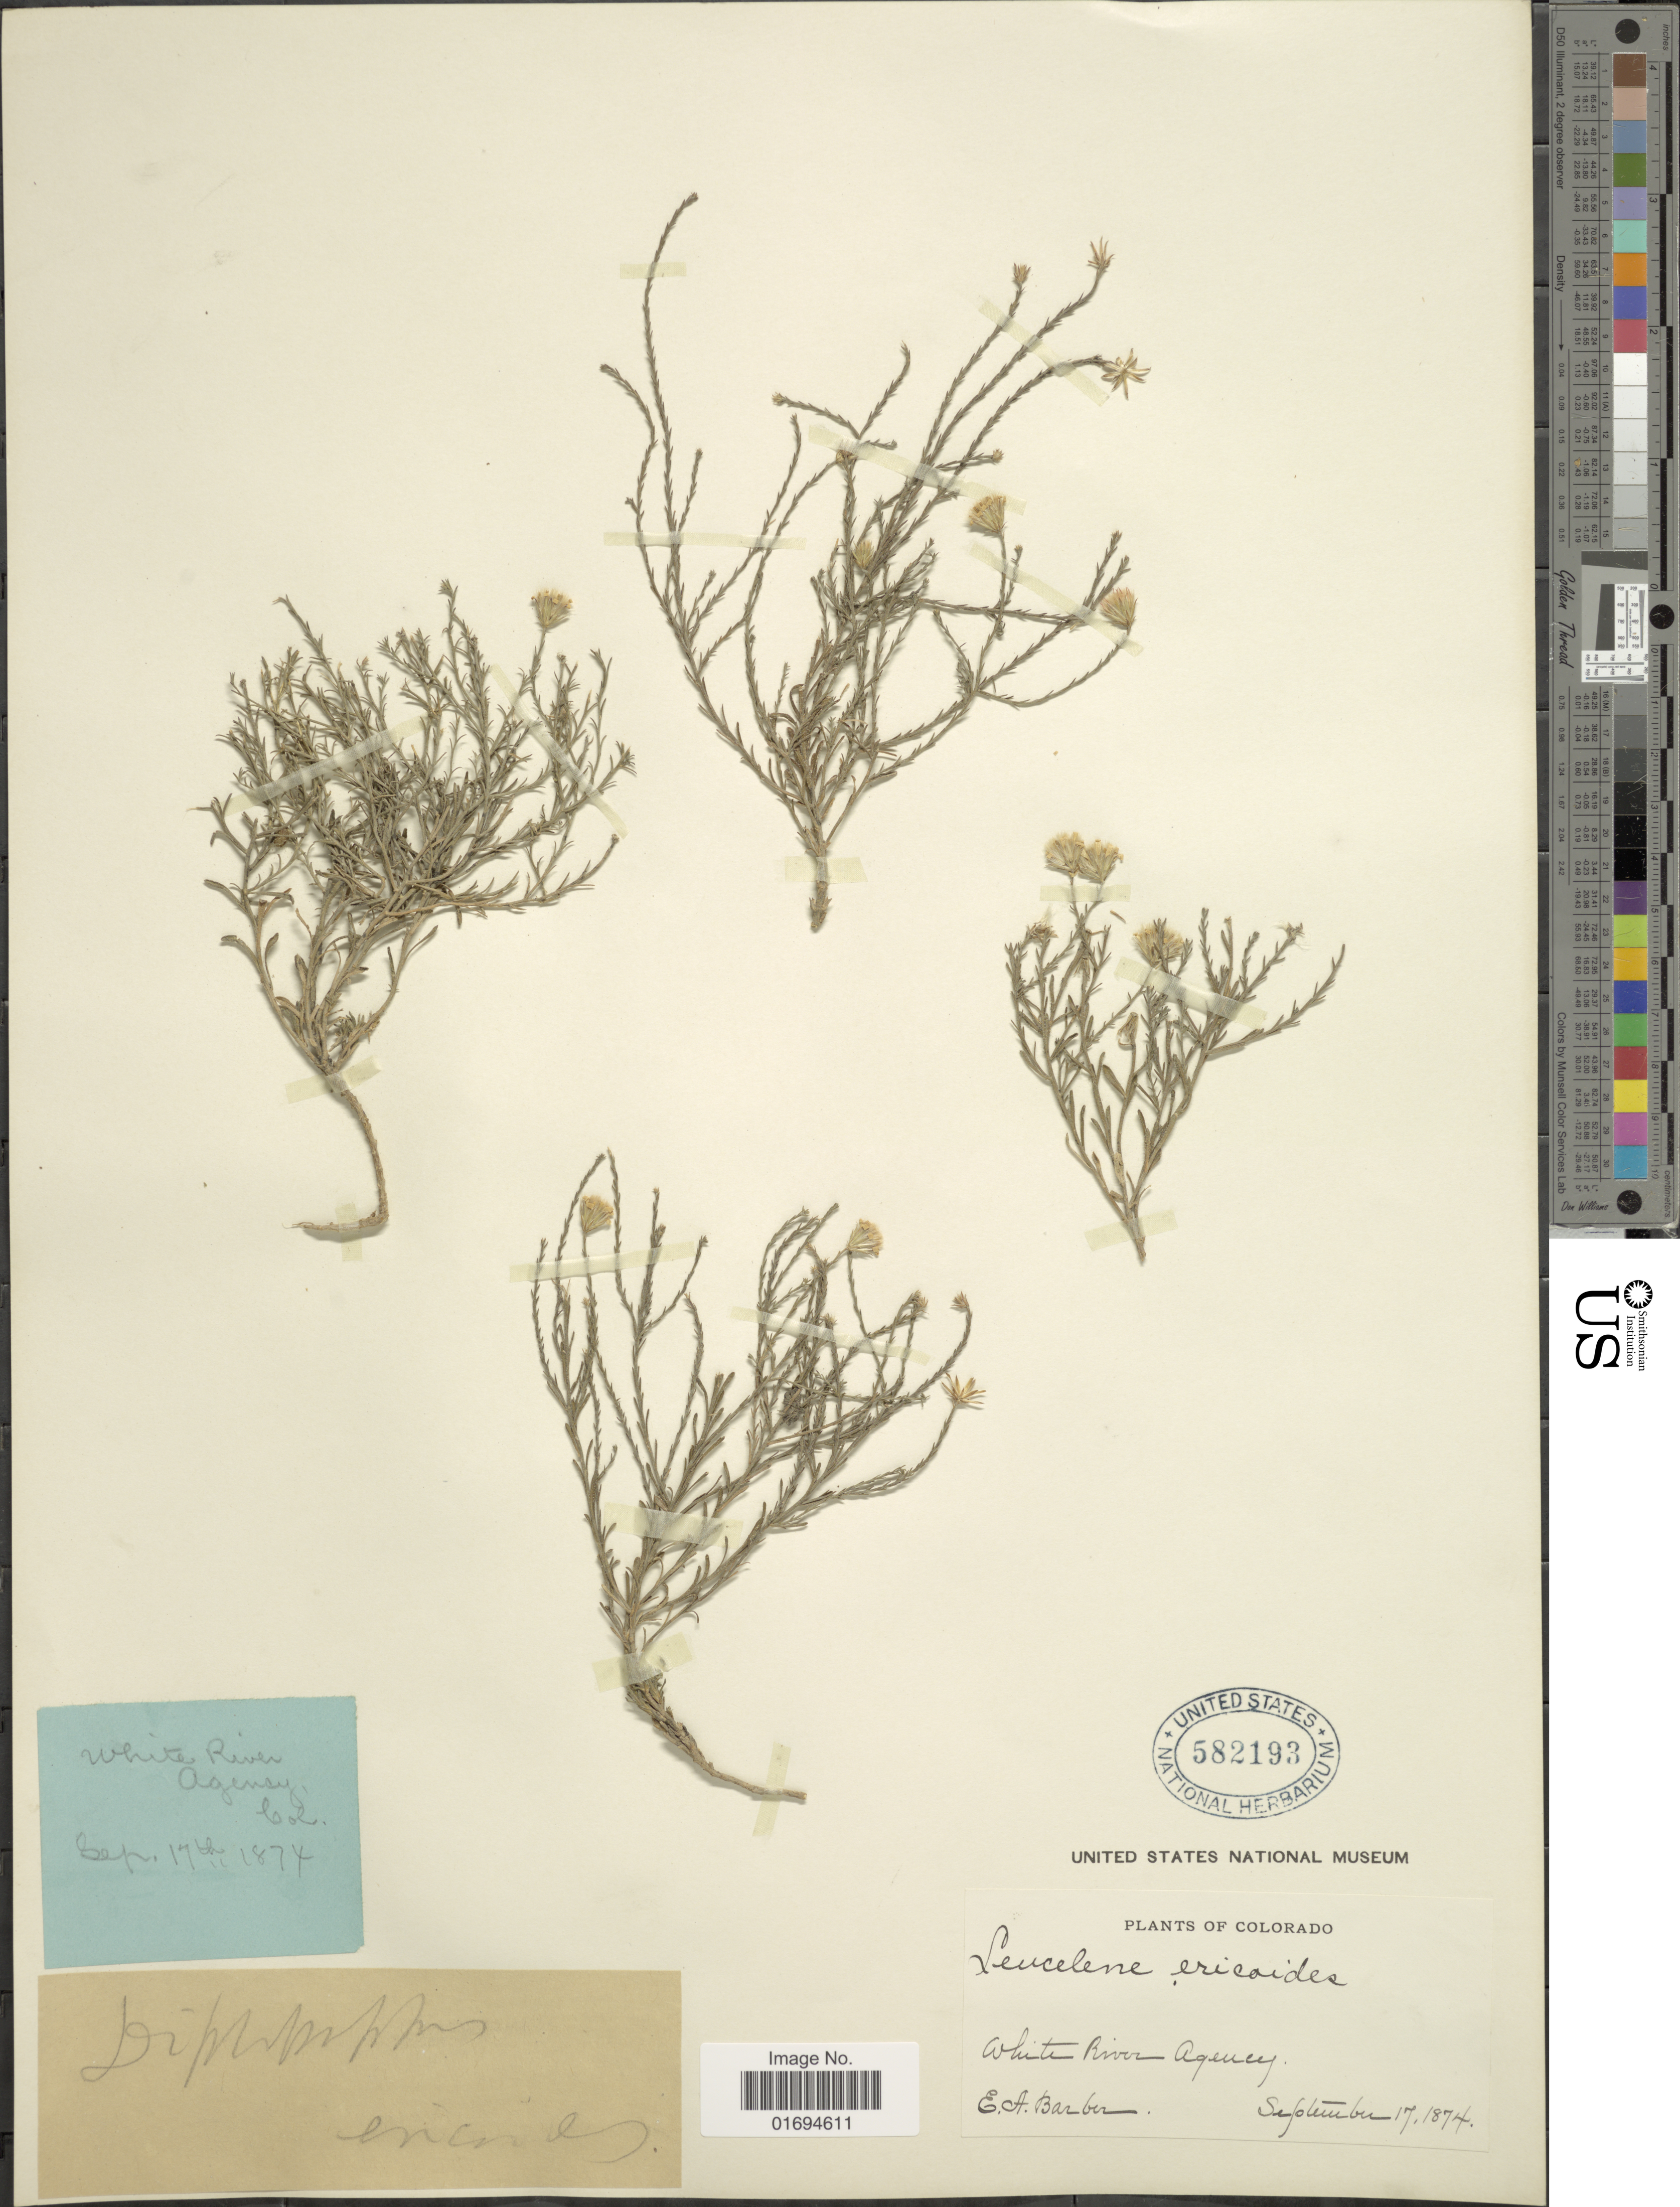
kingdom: Plantae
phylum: Tracheophyta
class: Magnoliopsida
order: Asterales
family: Asteraceae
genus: Chaetopappa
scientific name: Chaetopappa ericoides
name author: (Torr.) G.L. Nesom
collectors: E. Barber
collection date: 1874-09-17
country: United States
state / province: Colorado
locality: White River Agency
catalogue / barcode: US 582193